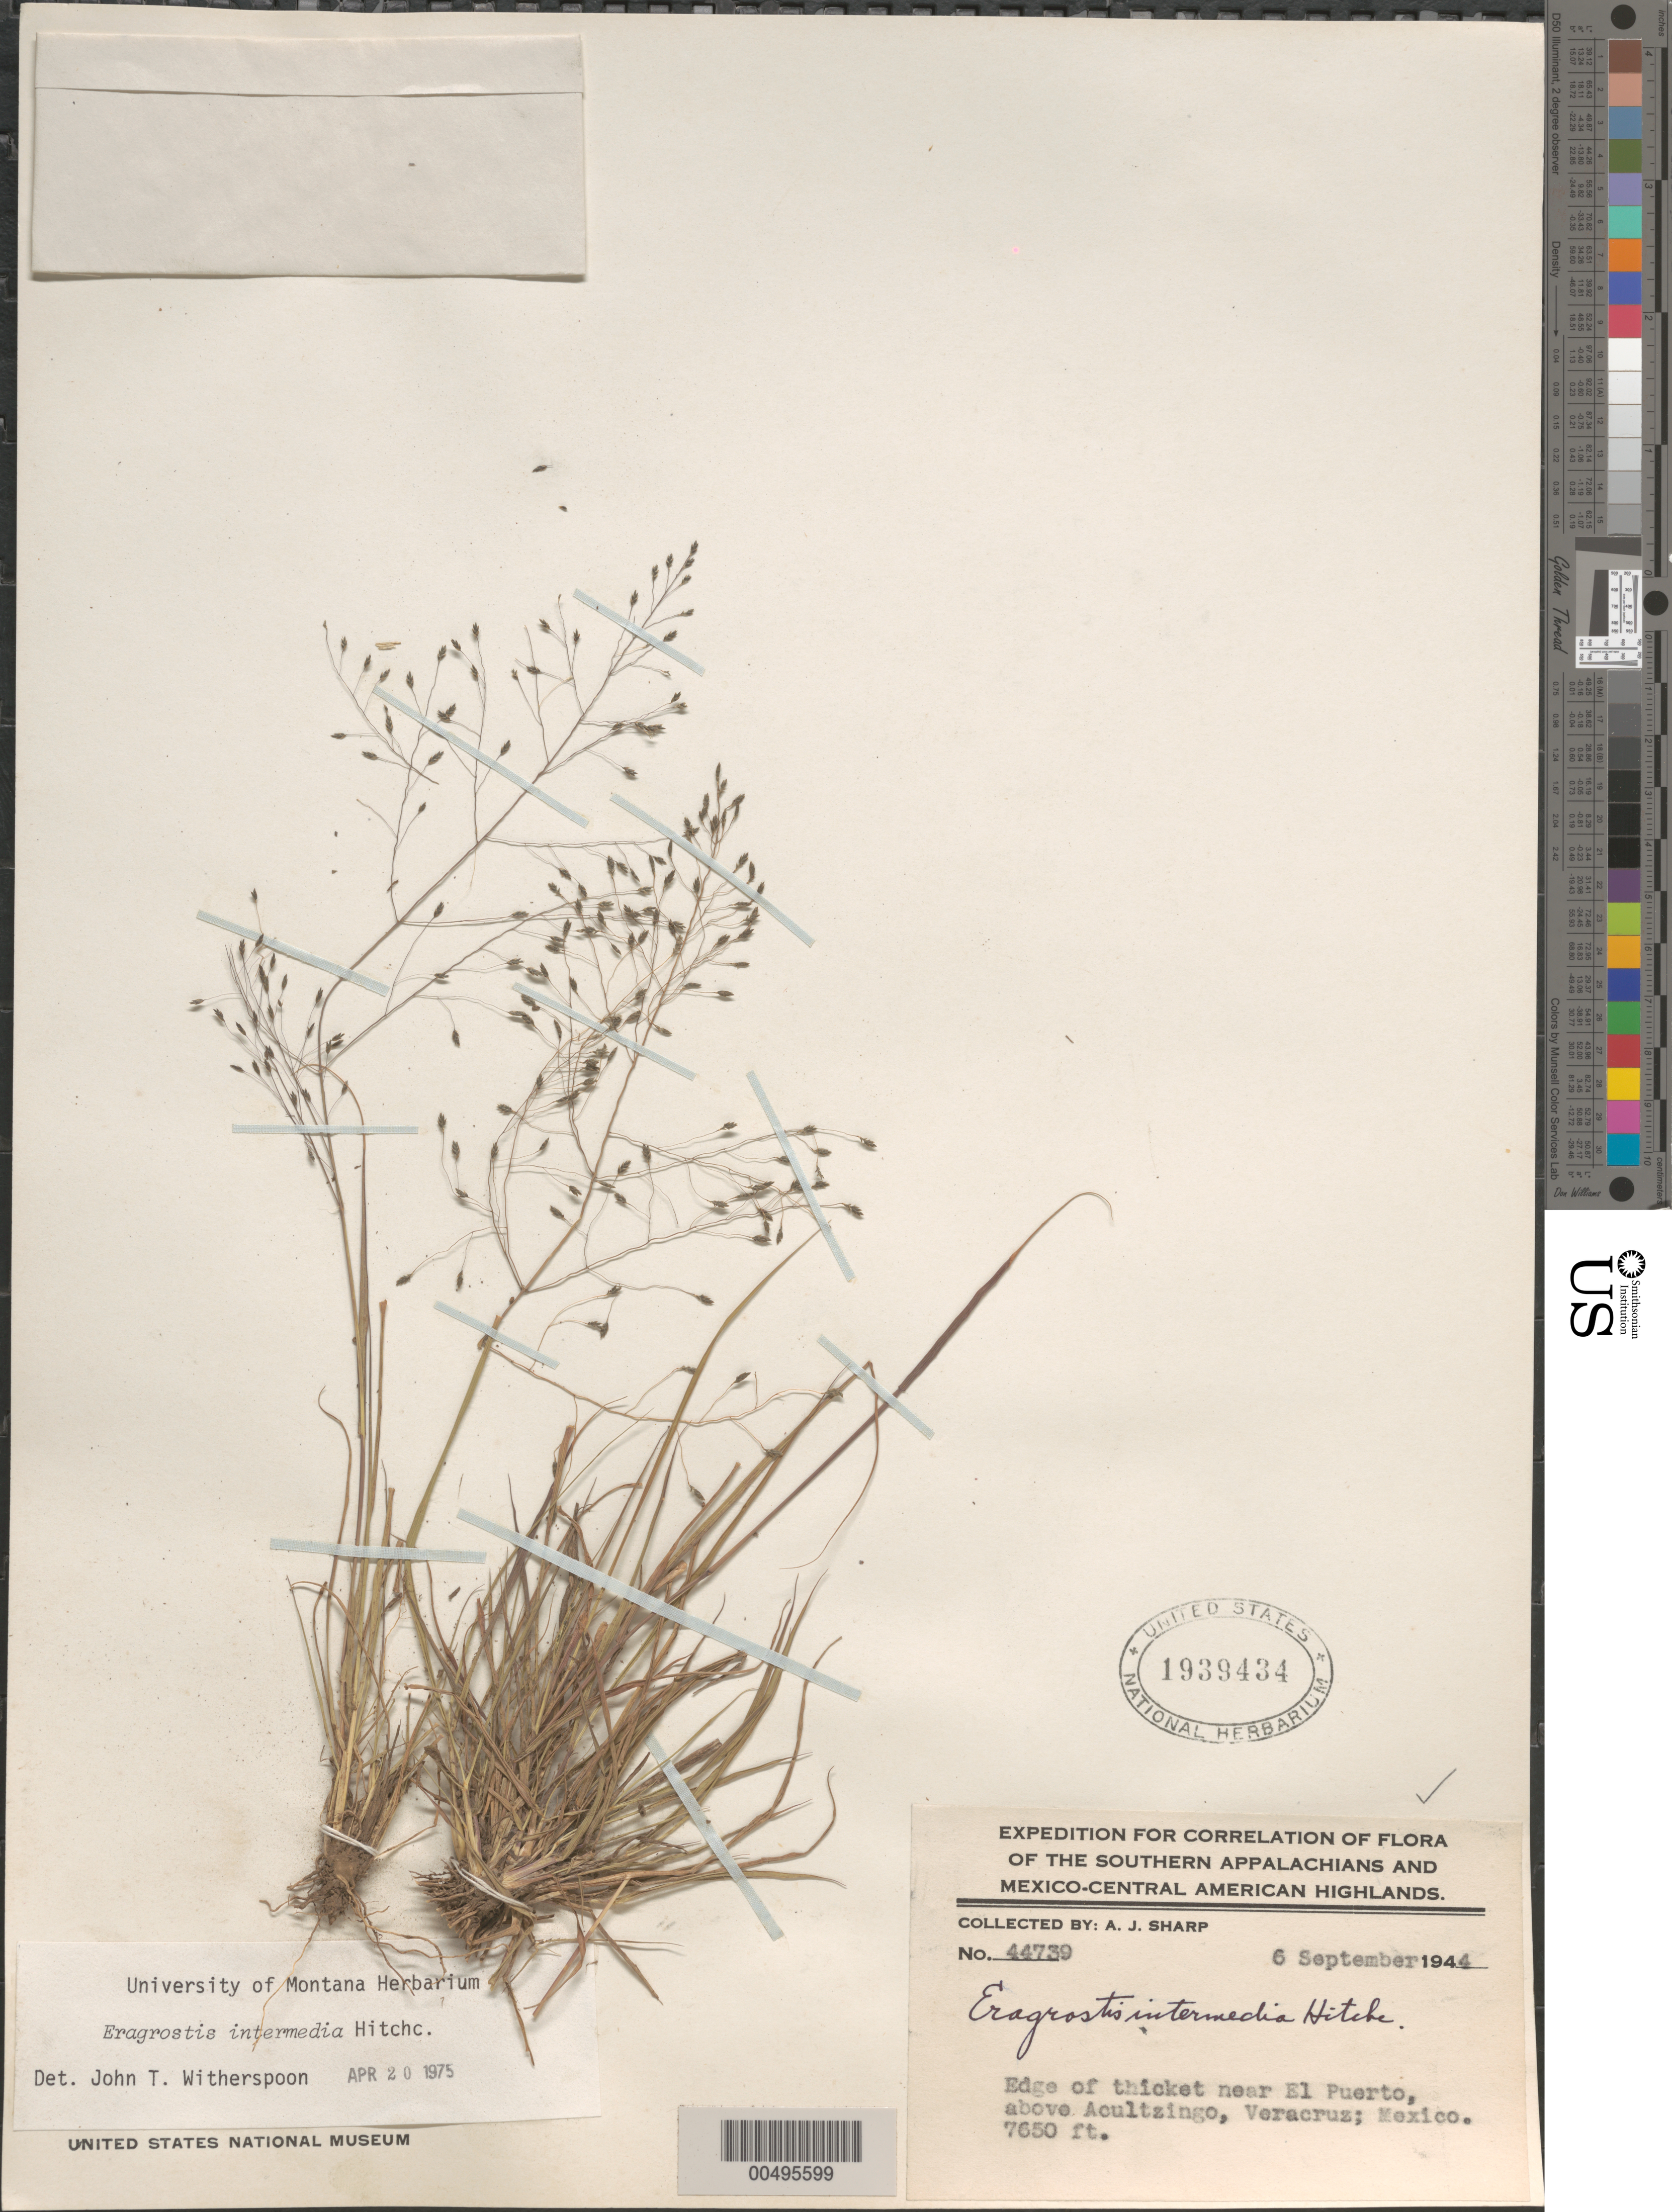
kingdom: Plantae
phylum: Tracheophyta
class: Liliopsida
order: Poales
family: Poaceae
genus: Eragrostis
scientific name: Eragrostis intermedia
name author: Hitchc.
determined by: Witherspoon, John T.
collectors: A. J. Sharp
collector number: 44739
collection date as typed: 6 Sep 1944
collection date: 1944-09-06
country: Mexico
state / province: Veracruz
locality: Near El Puerto, above Acultzingo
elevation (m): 2332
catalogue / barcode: US 1939434